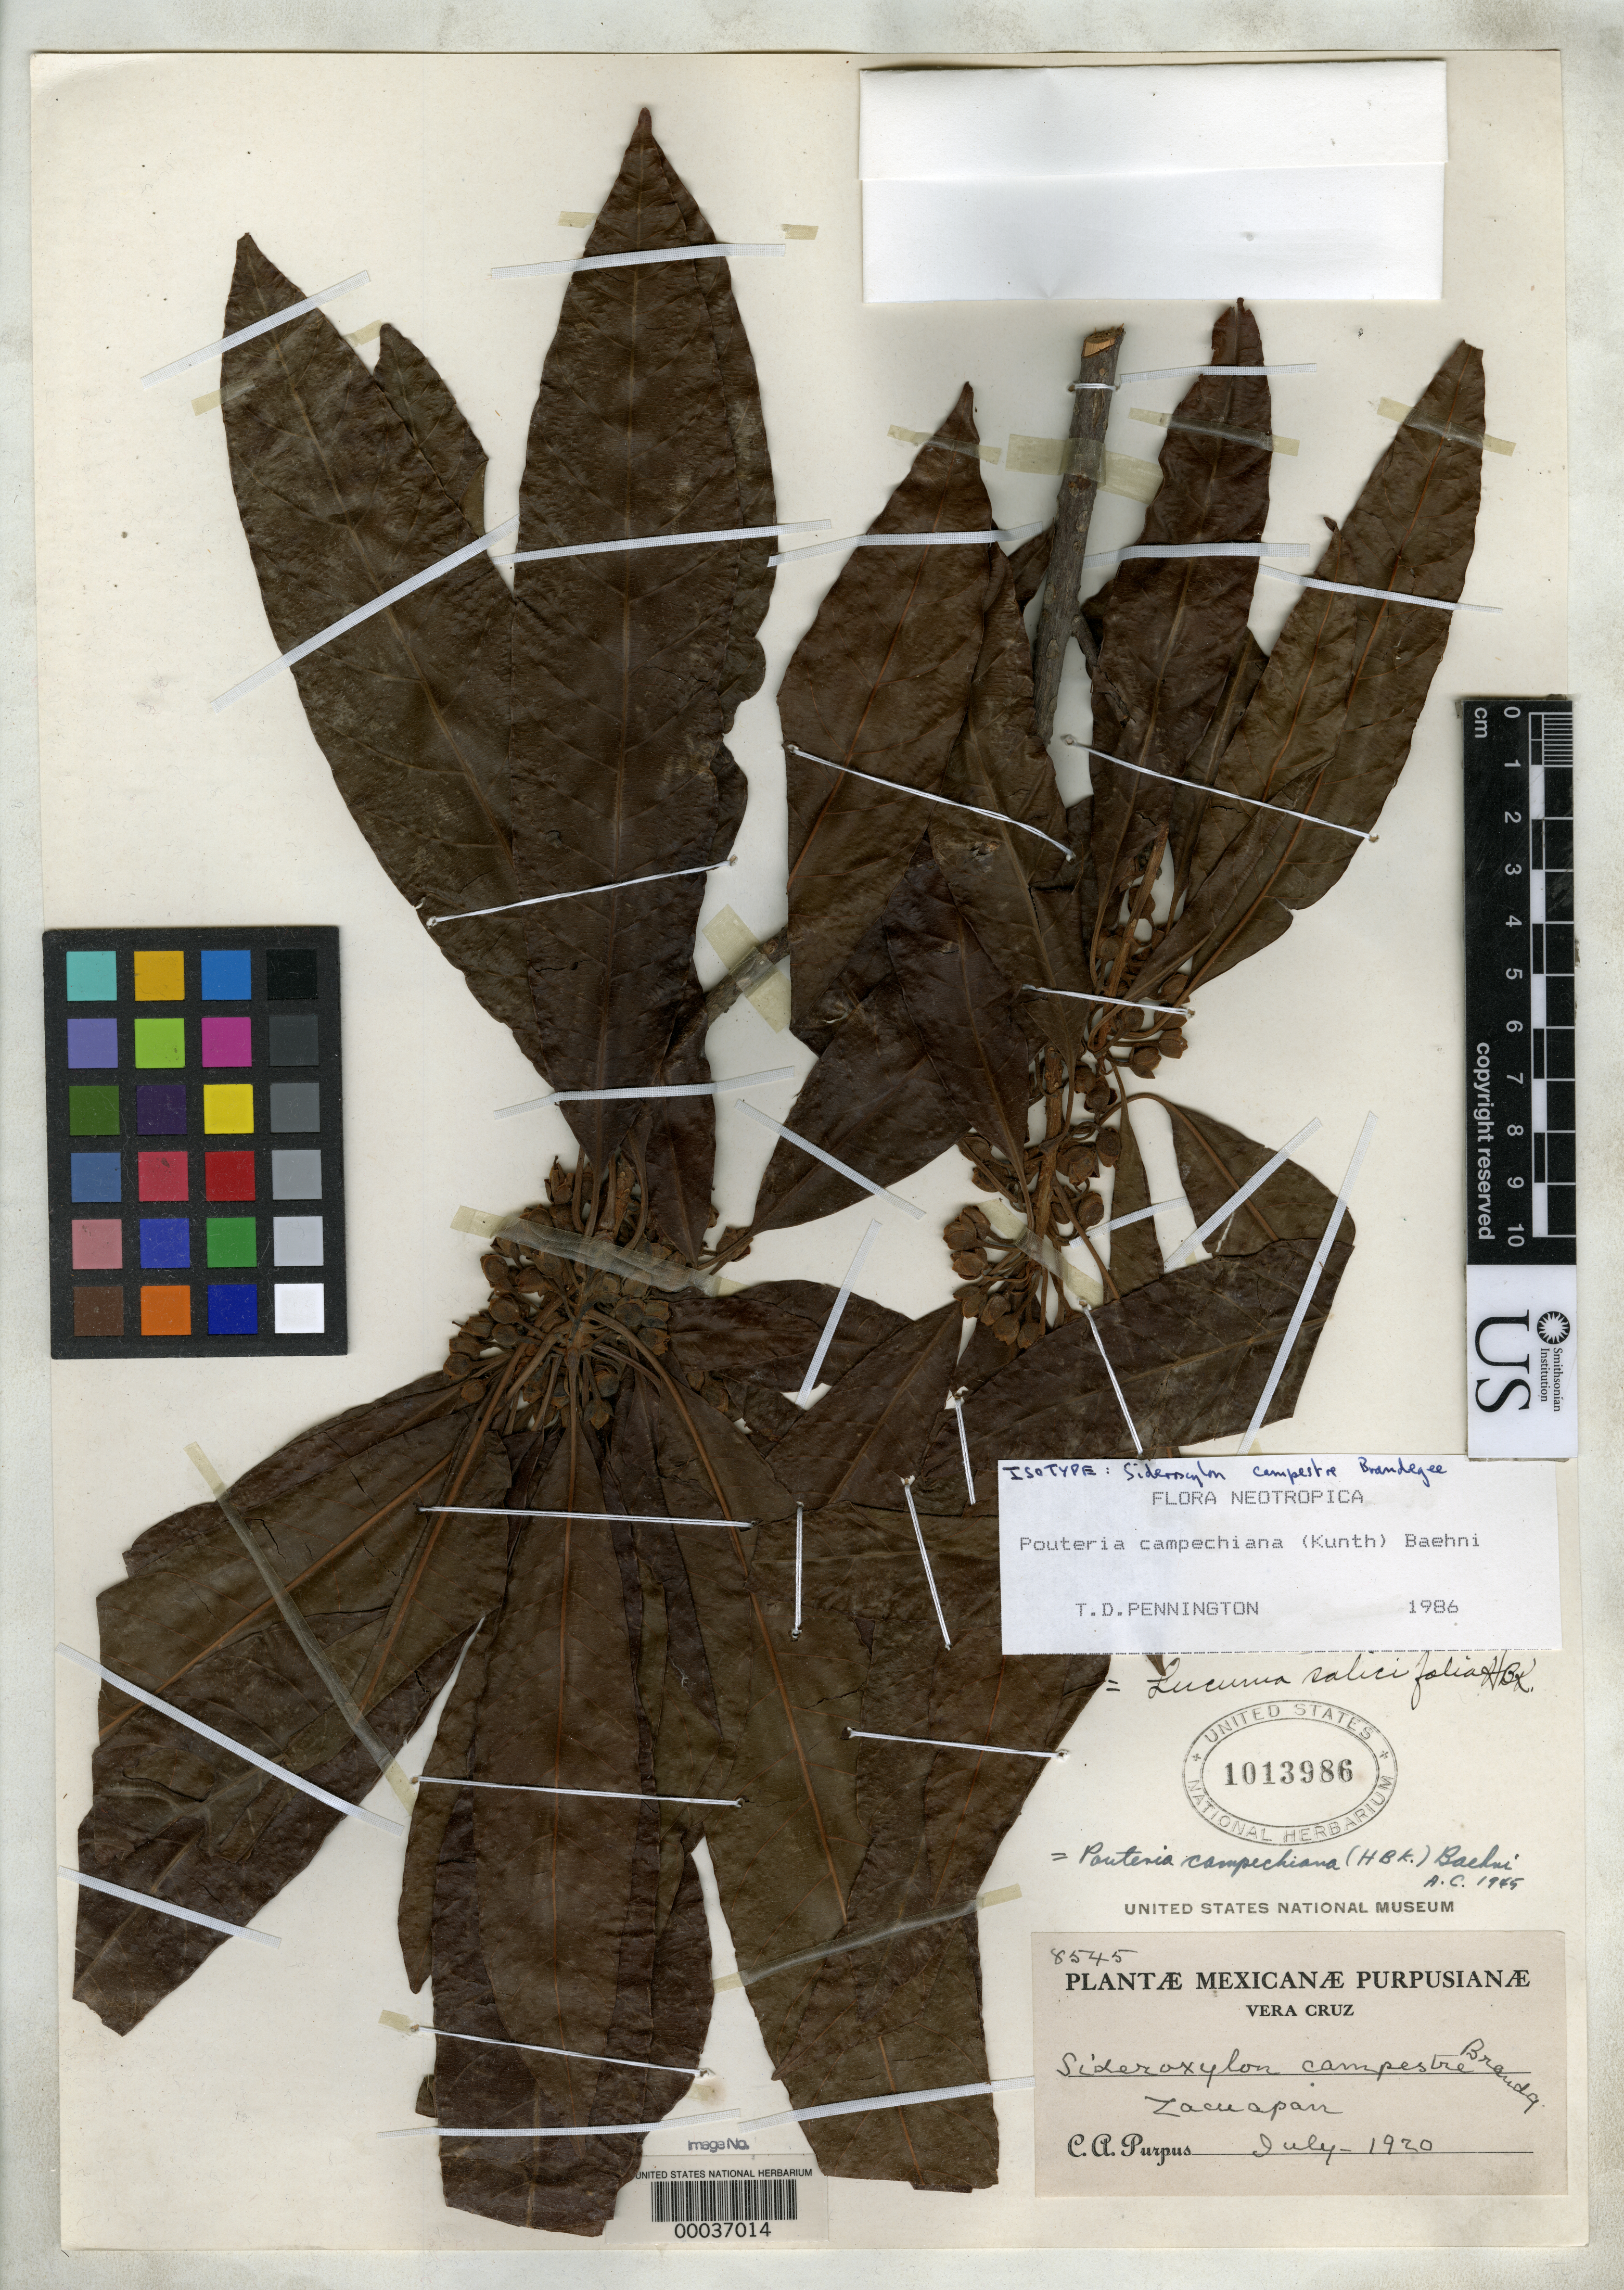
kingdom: Plantae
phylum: Tracheophyta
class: Magnoliopsida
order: Ericales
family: Sapotaceae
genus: Sideroxylon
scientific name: Sideroxylon campestre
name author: Brandegee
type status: Isotype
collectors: C. A. Purpus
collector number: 8545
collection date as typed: Jul 1920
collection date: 1920-07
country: Mexico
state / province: Veracruz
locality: Zacuapan.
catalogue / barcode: US 1013986